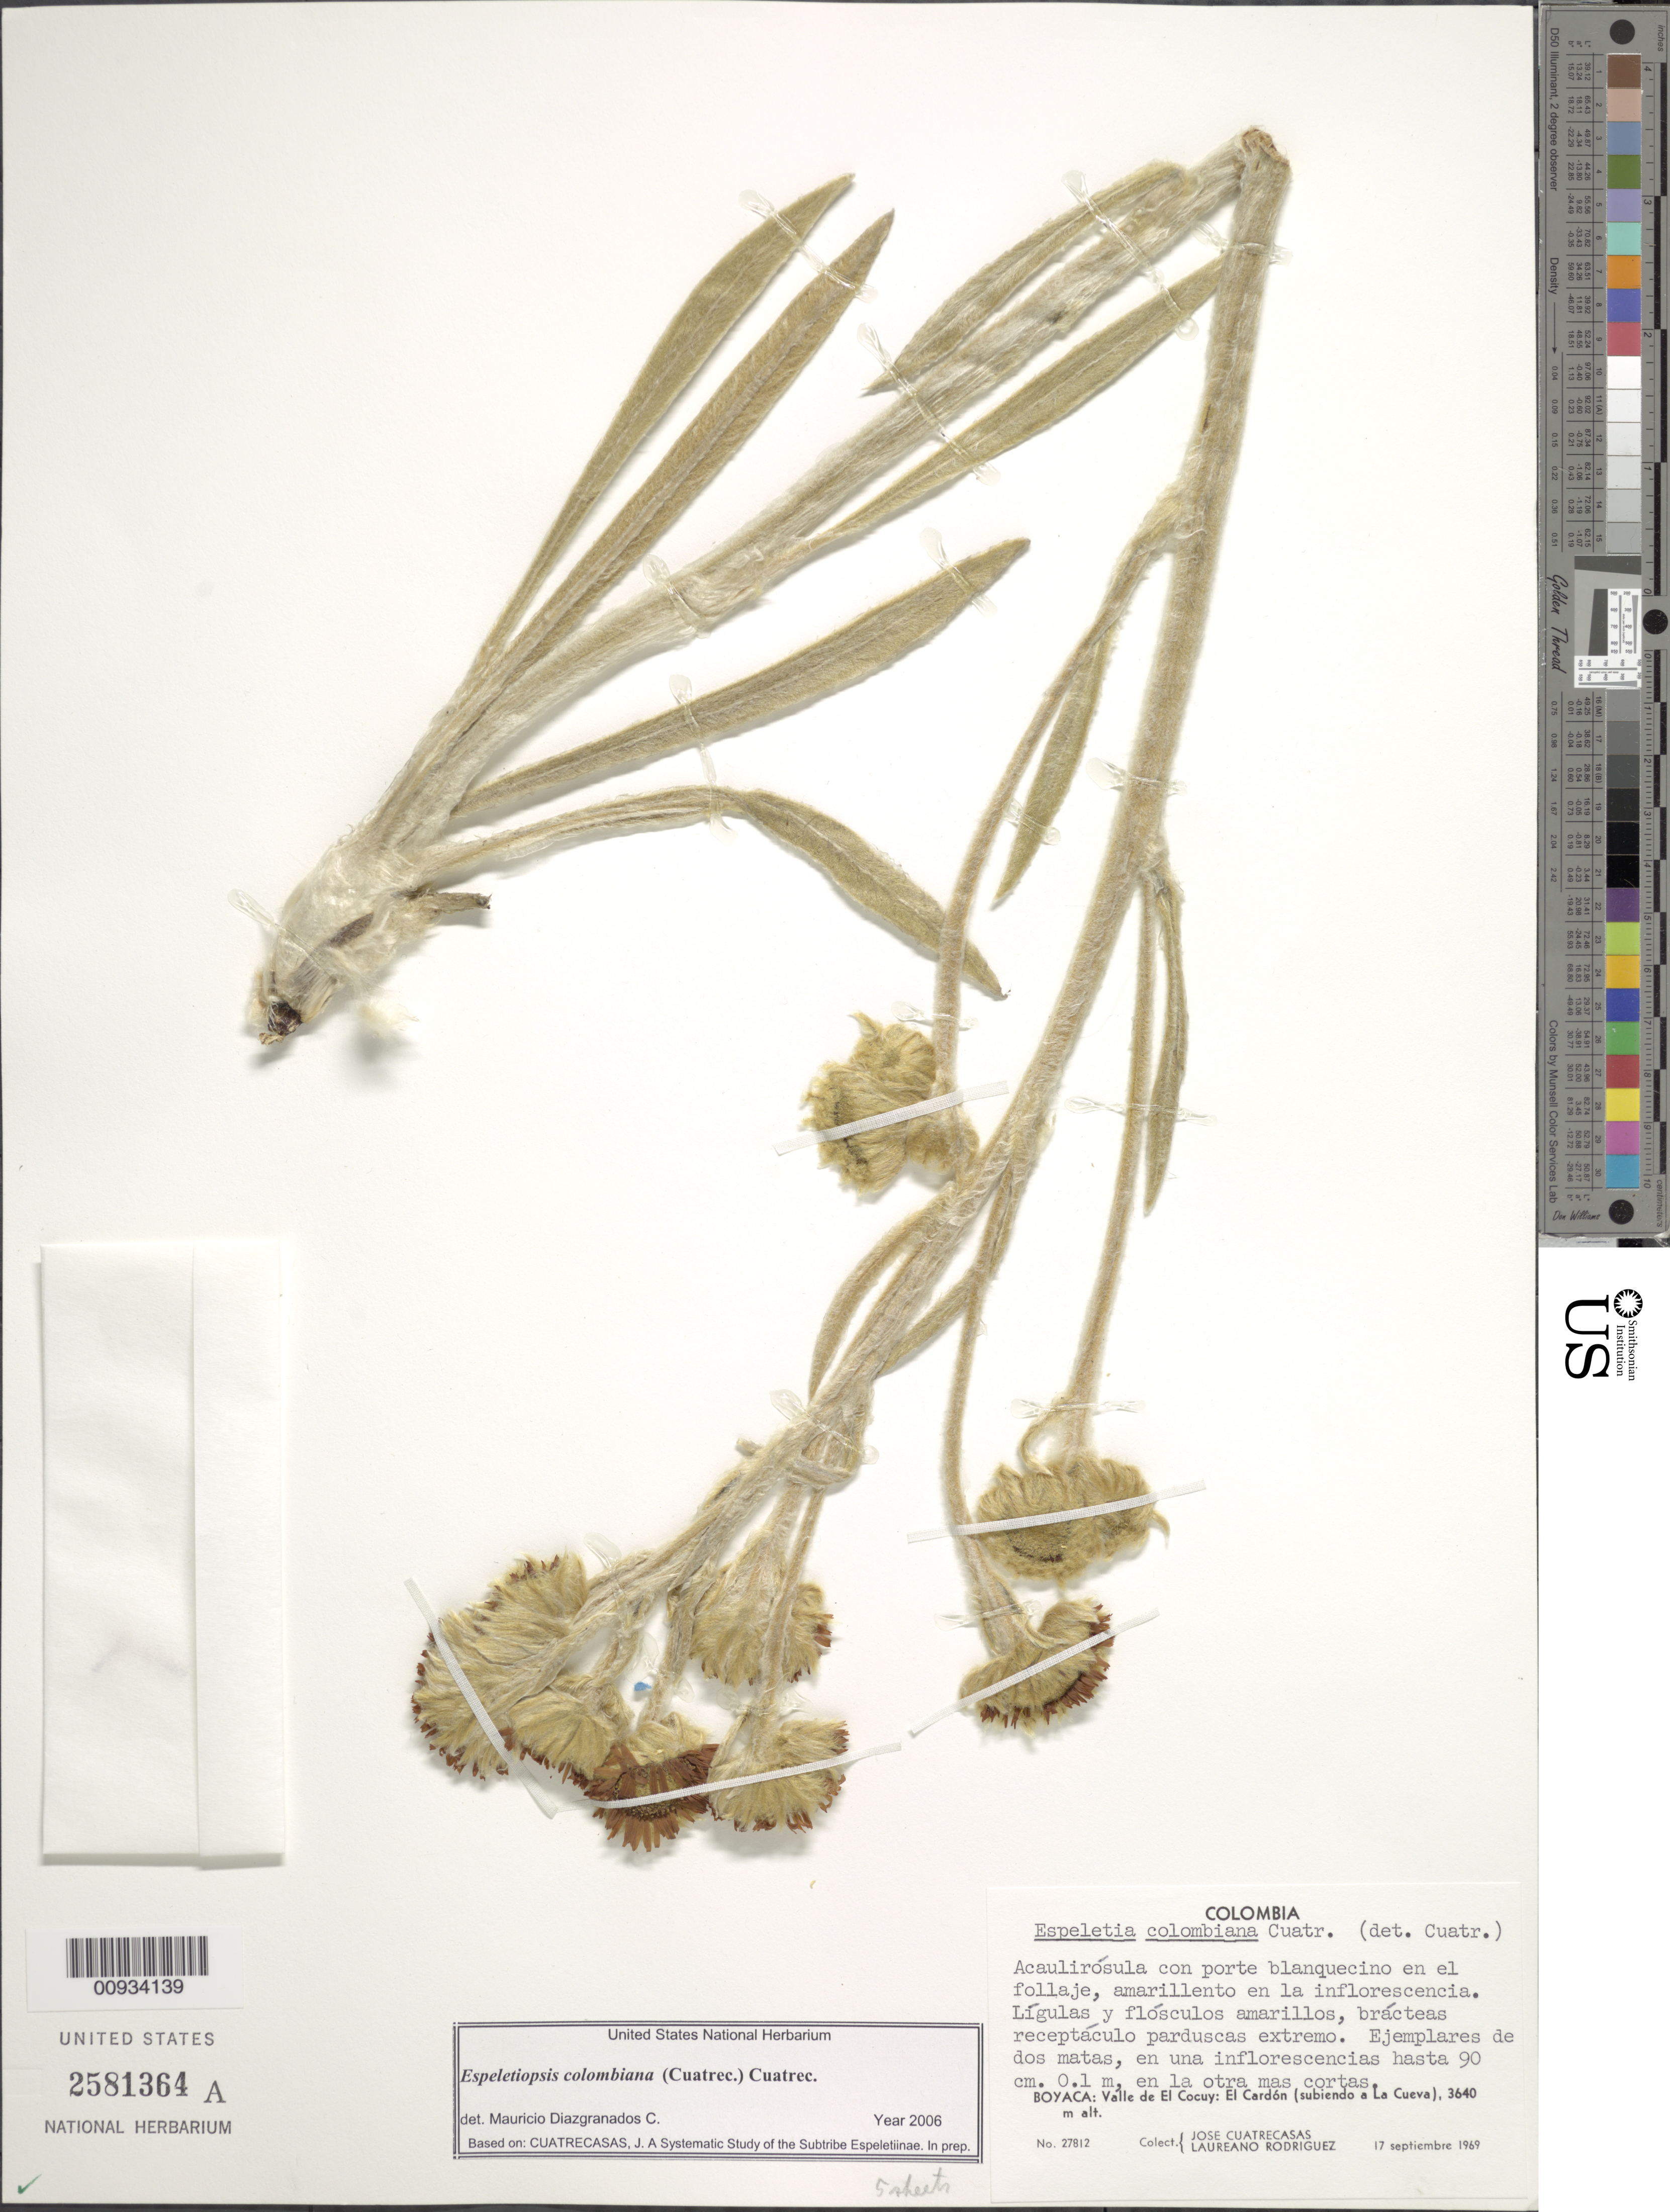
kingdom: Plantae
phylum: Tracheophyta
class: Magnoliopsida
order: Asterales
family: Asteraceae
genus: Espeletiopsis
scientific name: Espeletiopsis colombiana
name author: (Cuatrec.) Cuatrec.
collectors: J. Cuatrecasas & L. Rodriguez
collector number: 27812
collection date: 1969-09-17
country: Colombia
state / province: Boyacá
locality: Valle del Cocuy: El Cardón (subiendo a la Cueva).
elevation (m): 3640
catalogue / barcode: US 2581364A